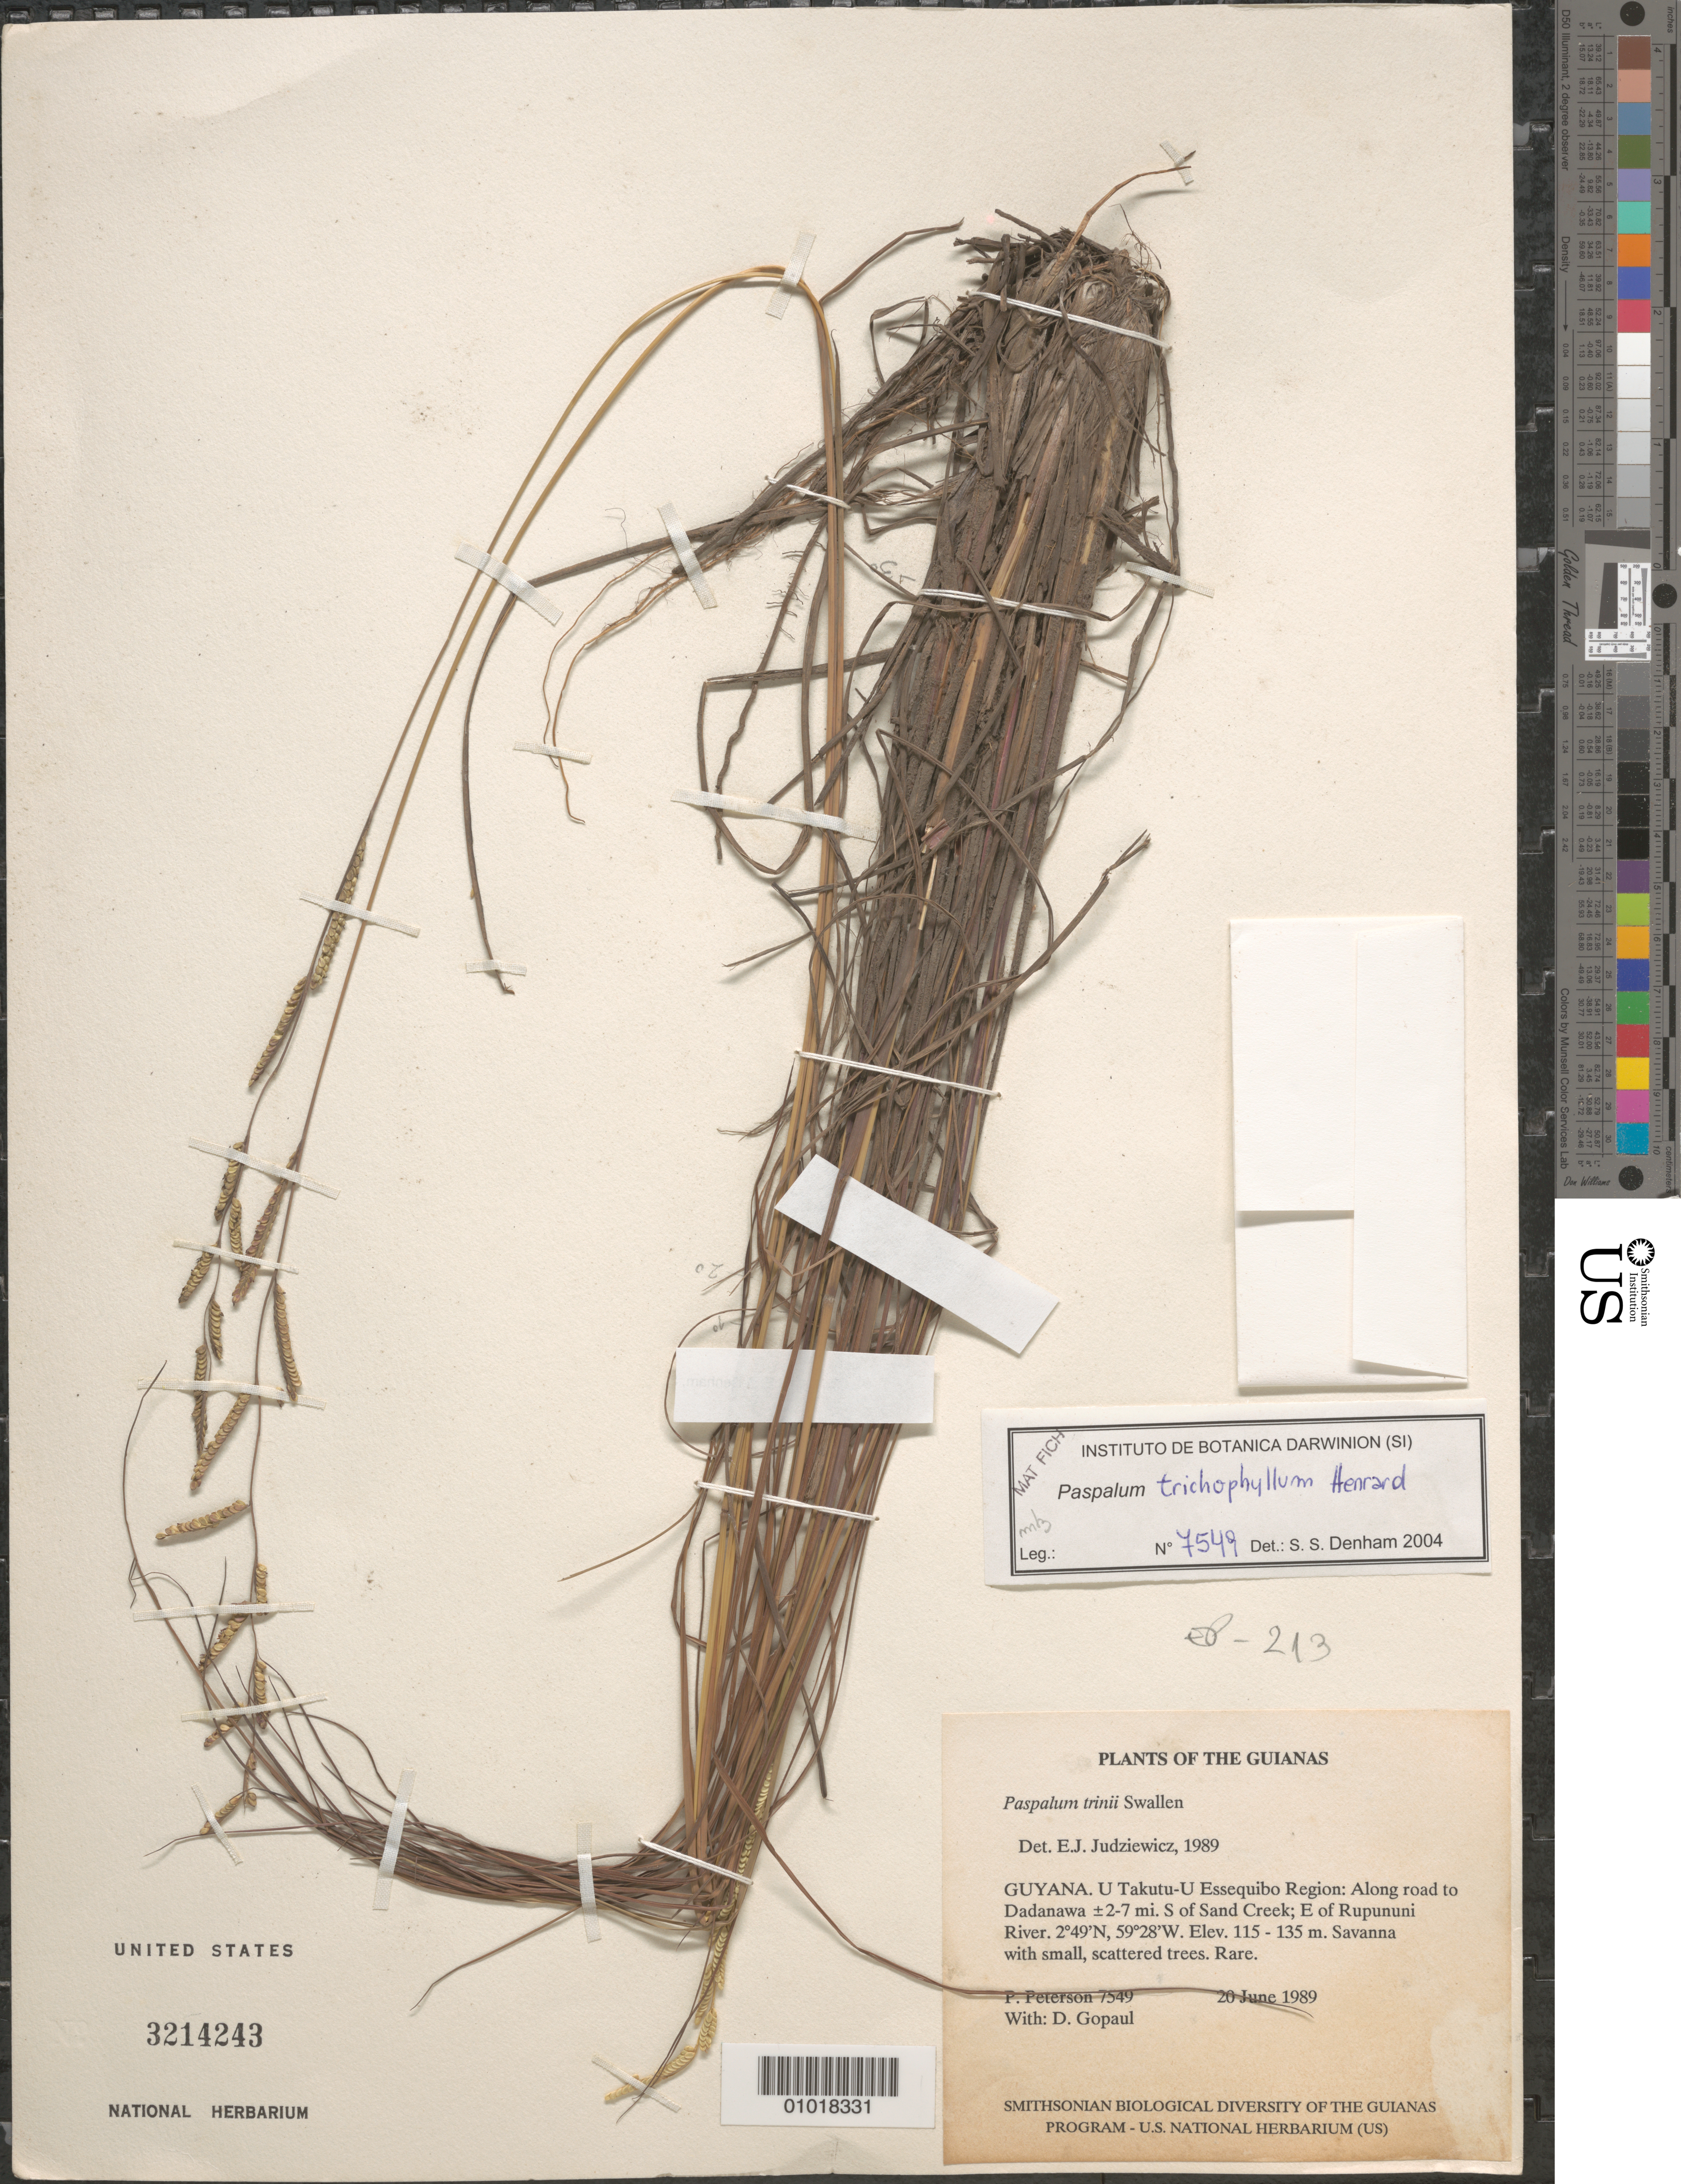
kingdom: Plantae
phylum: Tracheophyta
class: Liliopsida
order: Poales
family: Poaceae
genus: Paspalum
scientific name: Paspalum trichophyllum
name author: Henr.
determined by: Denham, S. S.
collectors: P. M. Peterson & D. Gopaul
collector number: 7549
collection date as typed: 20 June 1989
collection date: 1989-06-20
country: Guyana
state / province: U. Takutu-U. Essequibo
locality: Along road to Dadanawa ±2-7 mi. S of Sand Creek; E of Rupununi River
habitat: Savanna with small, scattered trees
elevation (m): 115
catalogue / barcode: US 3214243